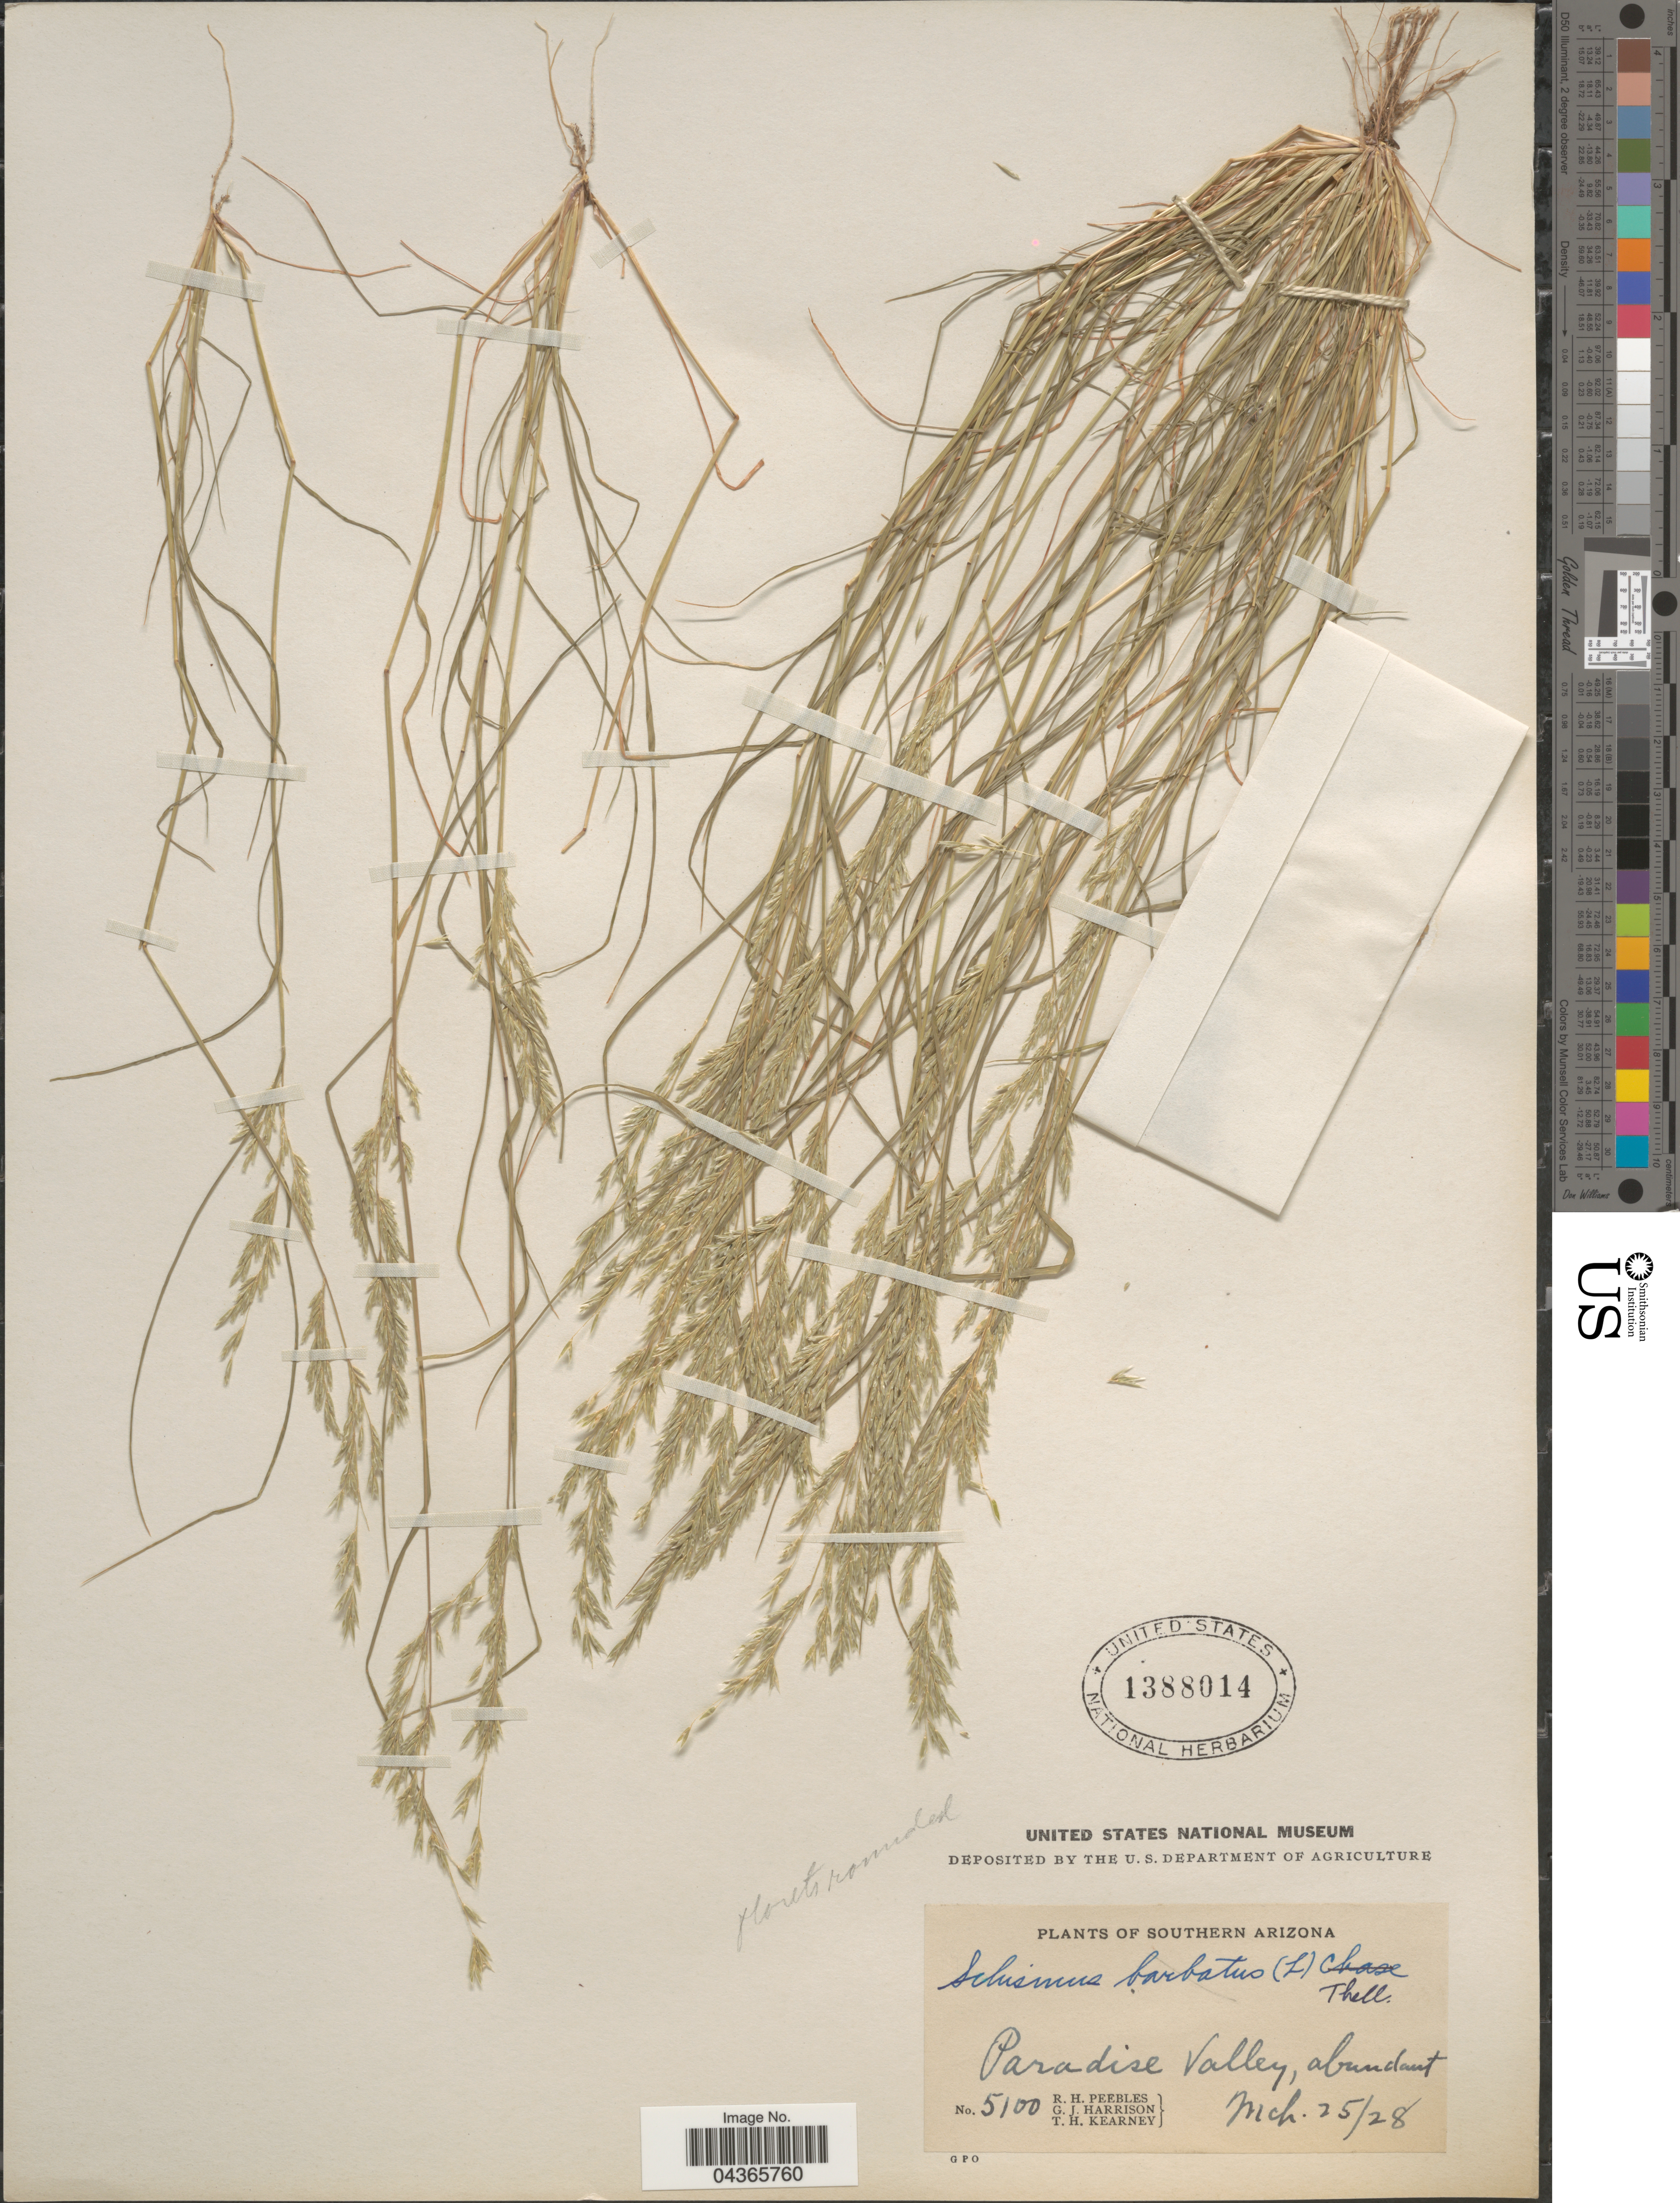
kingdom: Plantae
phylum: Tracheophyta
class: Liliopsida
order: Poales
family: Poaceae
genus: Schismus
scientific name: Schismus barbatus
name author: (L.) Thell.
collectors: R. H. Peebles, G. J. Harrison & T. H. Kearney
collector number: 5100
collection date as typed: Transcribed d/m/y: 25/3/28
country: United States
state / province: Arizona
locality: Southern Arizona. Paradise Valley, abundant.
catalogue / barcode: US 1388014